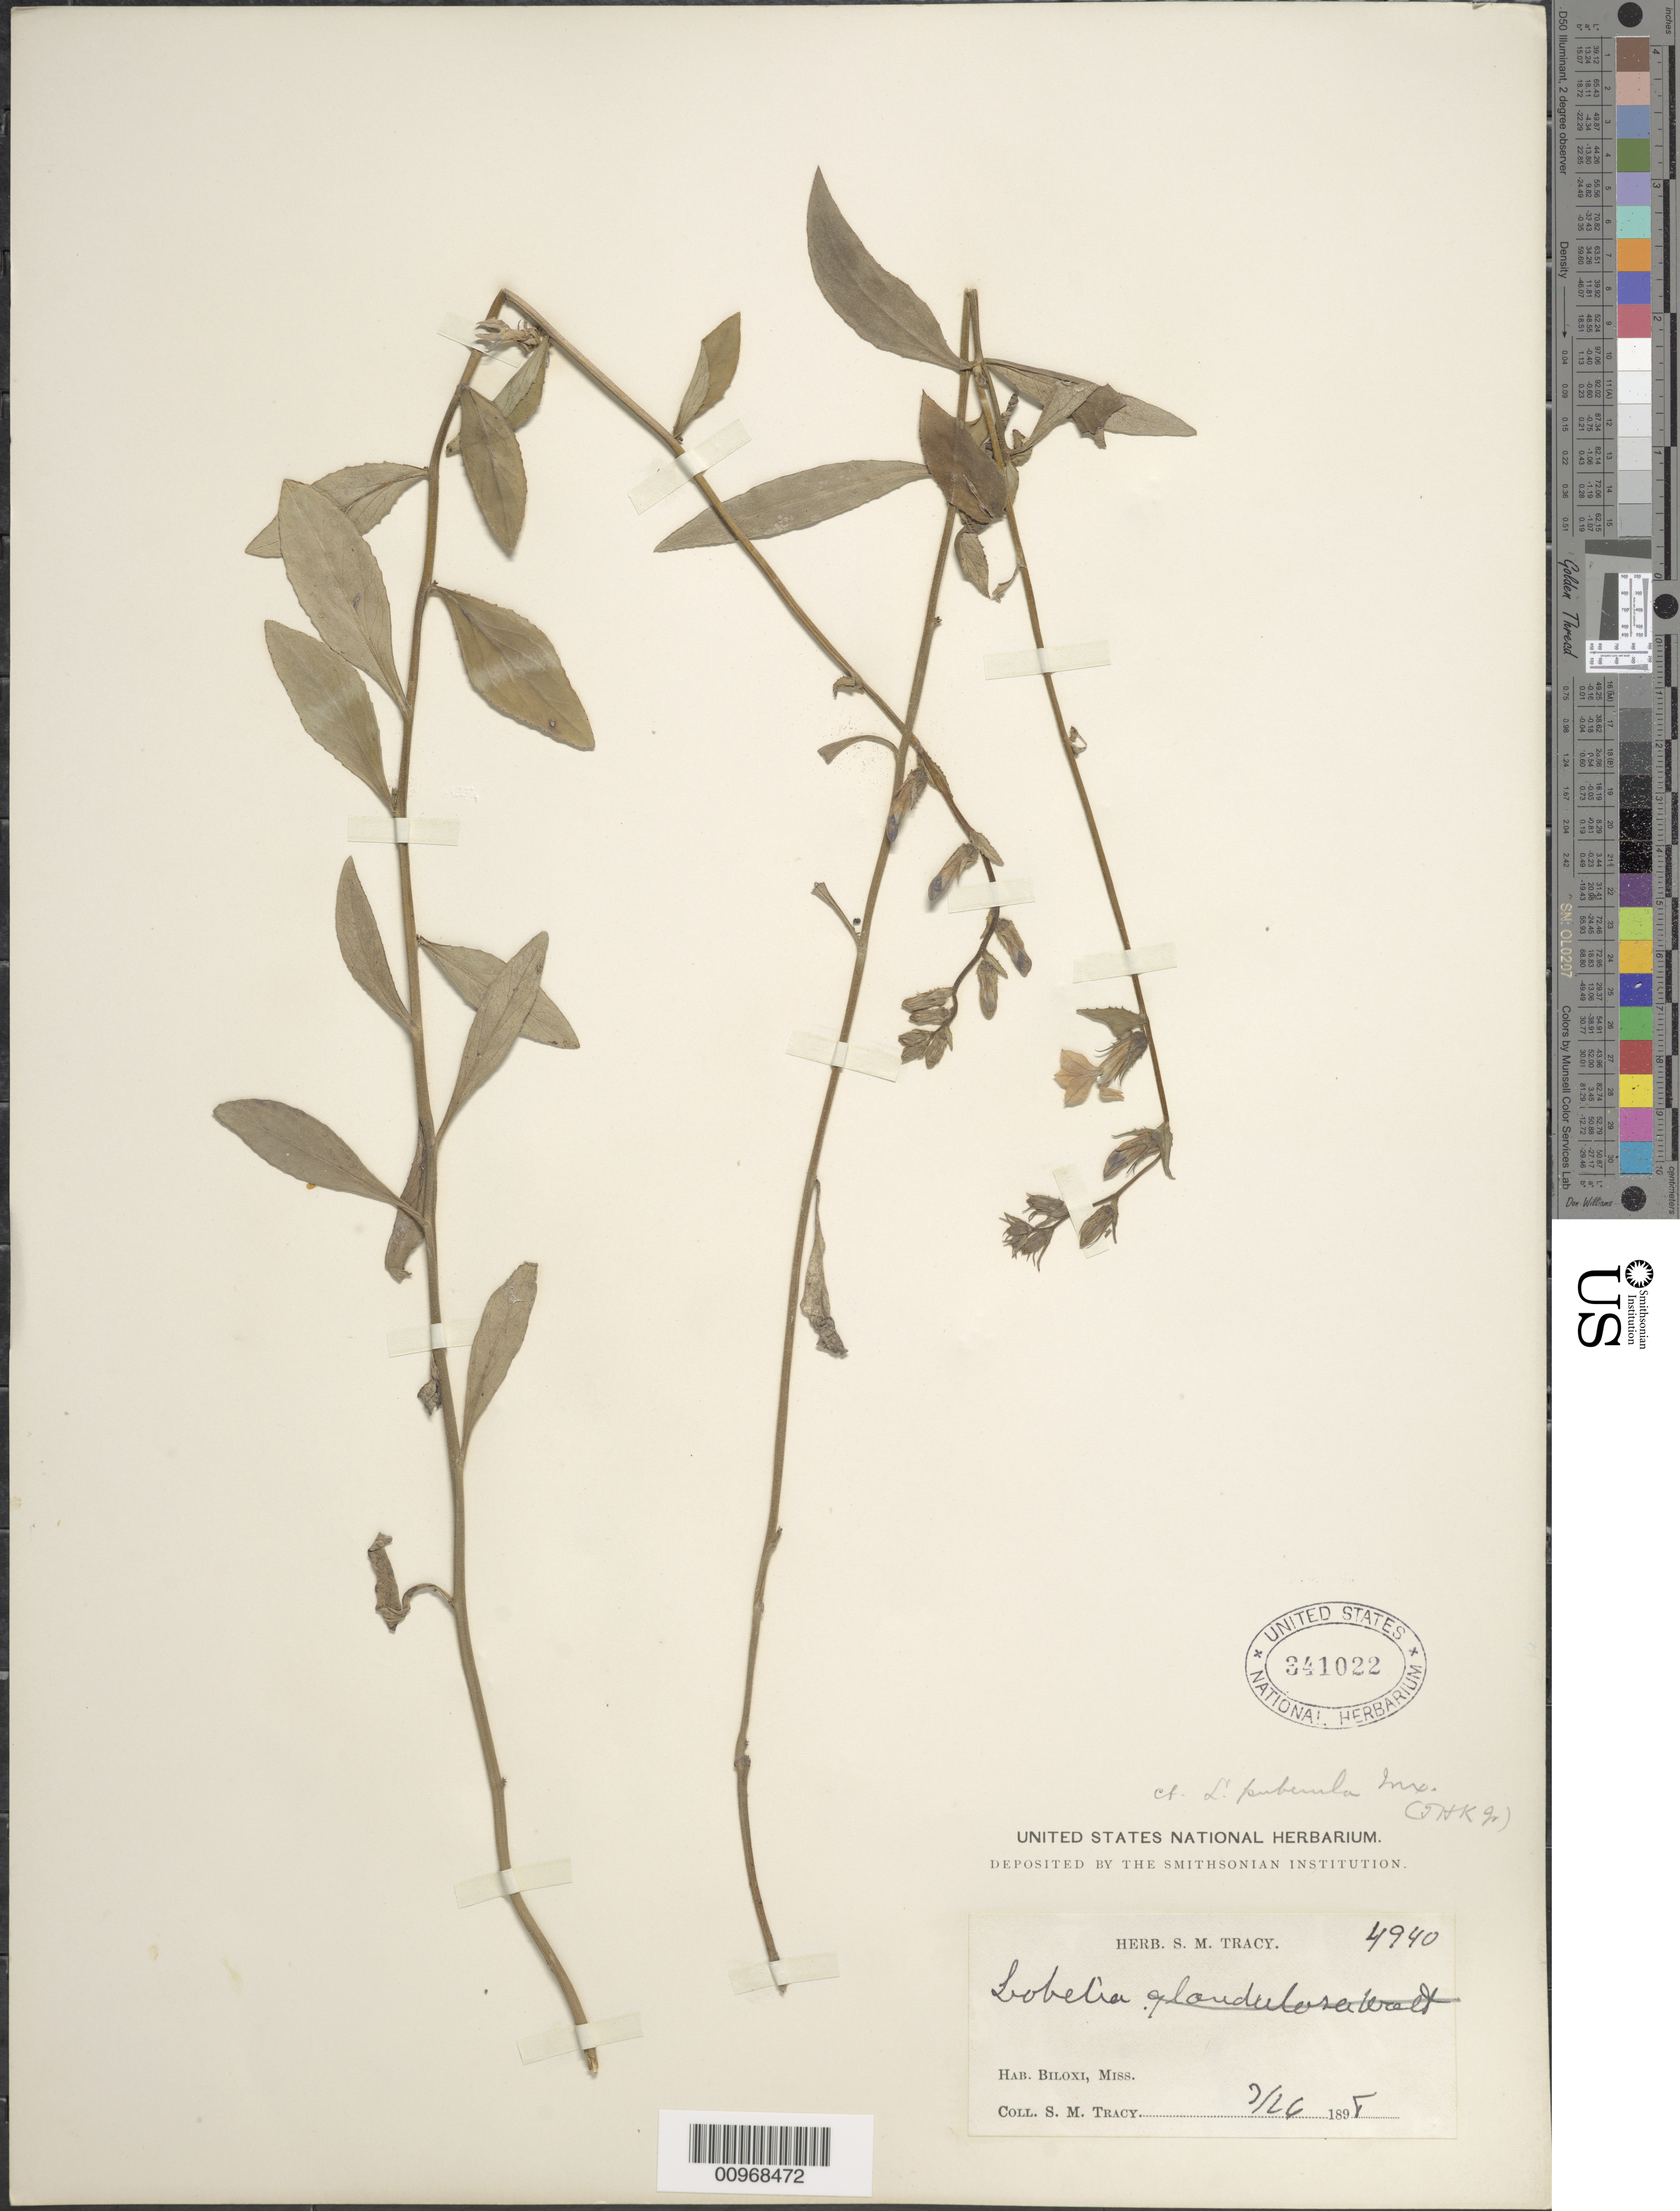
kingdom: Plantae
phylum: Tracheophyta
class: Magnoliopsida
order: Asterales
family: Campanulaceae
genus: Lobelia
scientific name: Lobelia puberula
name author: Michx.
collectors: S. M. Tracy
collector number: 4940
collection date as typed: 26 Jul 1898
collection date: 1898-07-26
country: United States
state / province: Mississippi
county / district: Harrison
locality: Biloxi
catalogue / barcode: US 341022